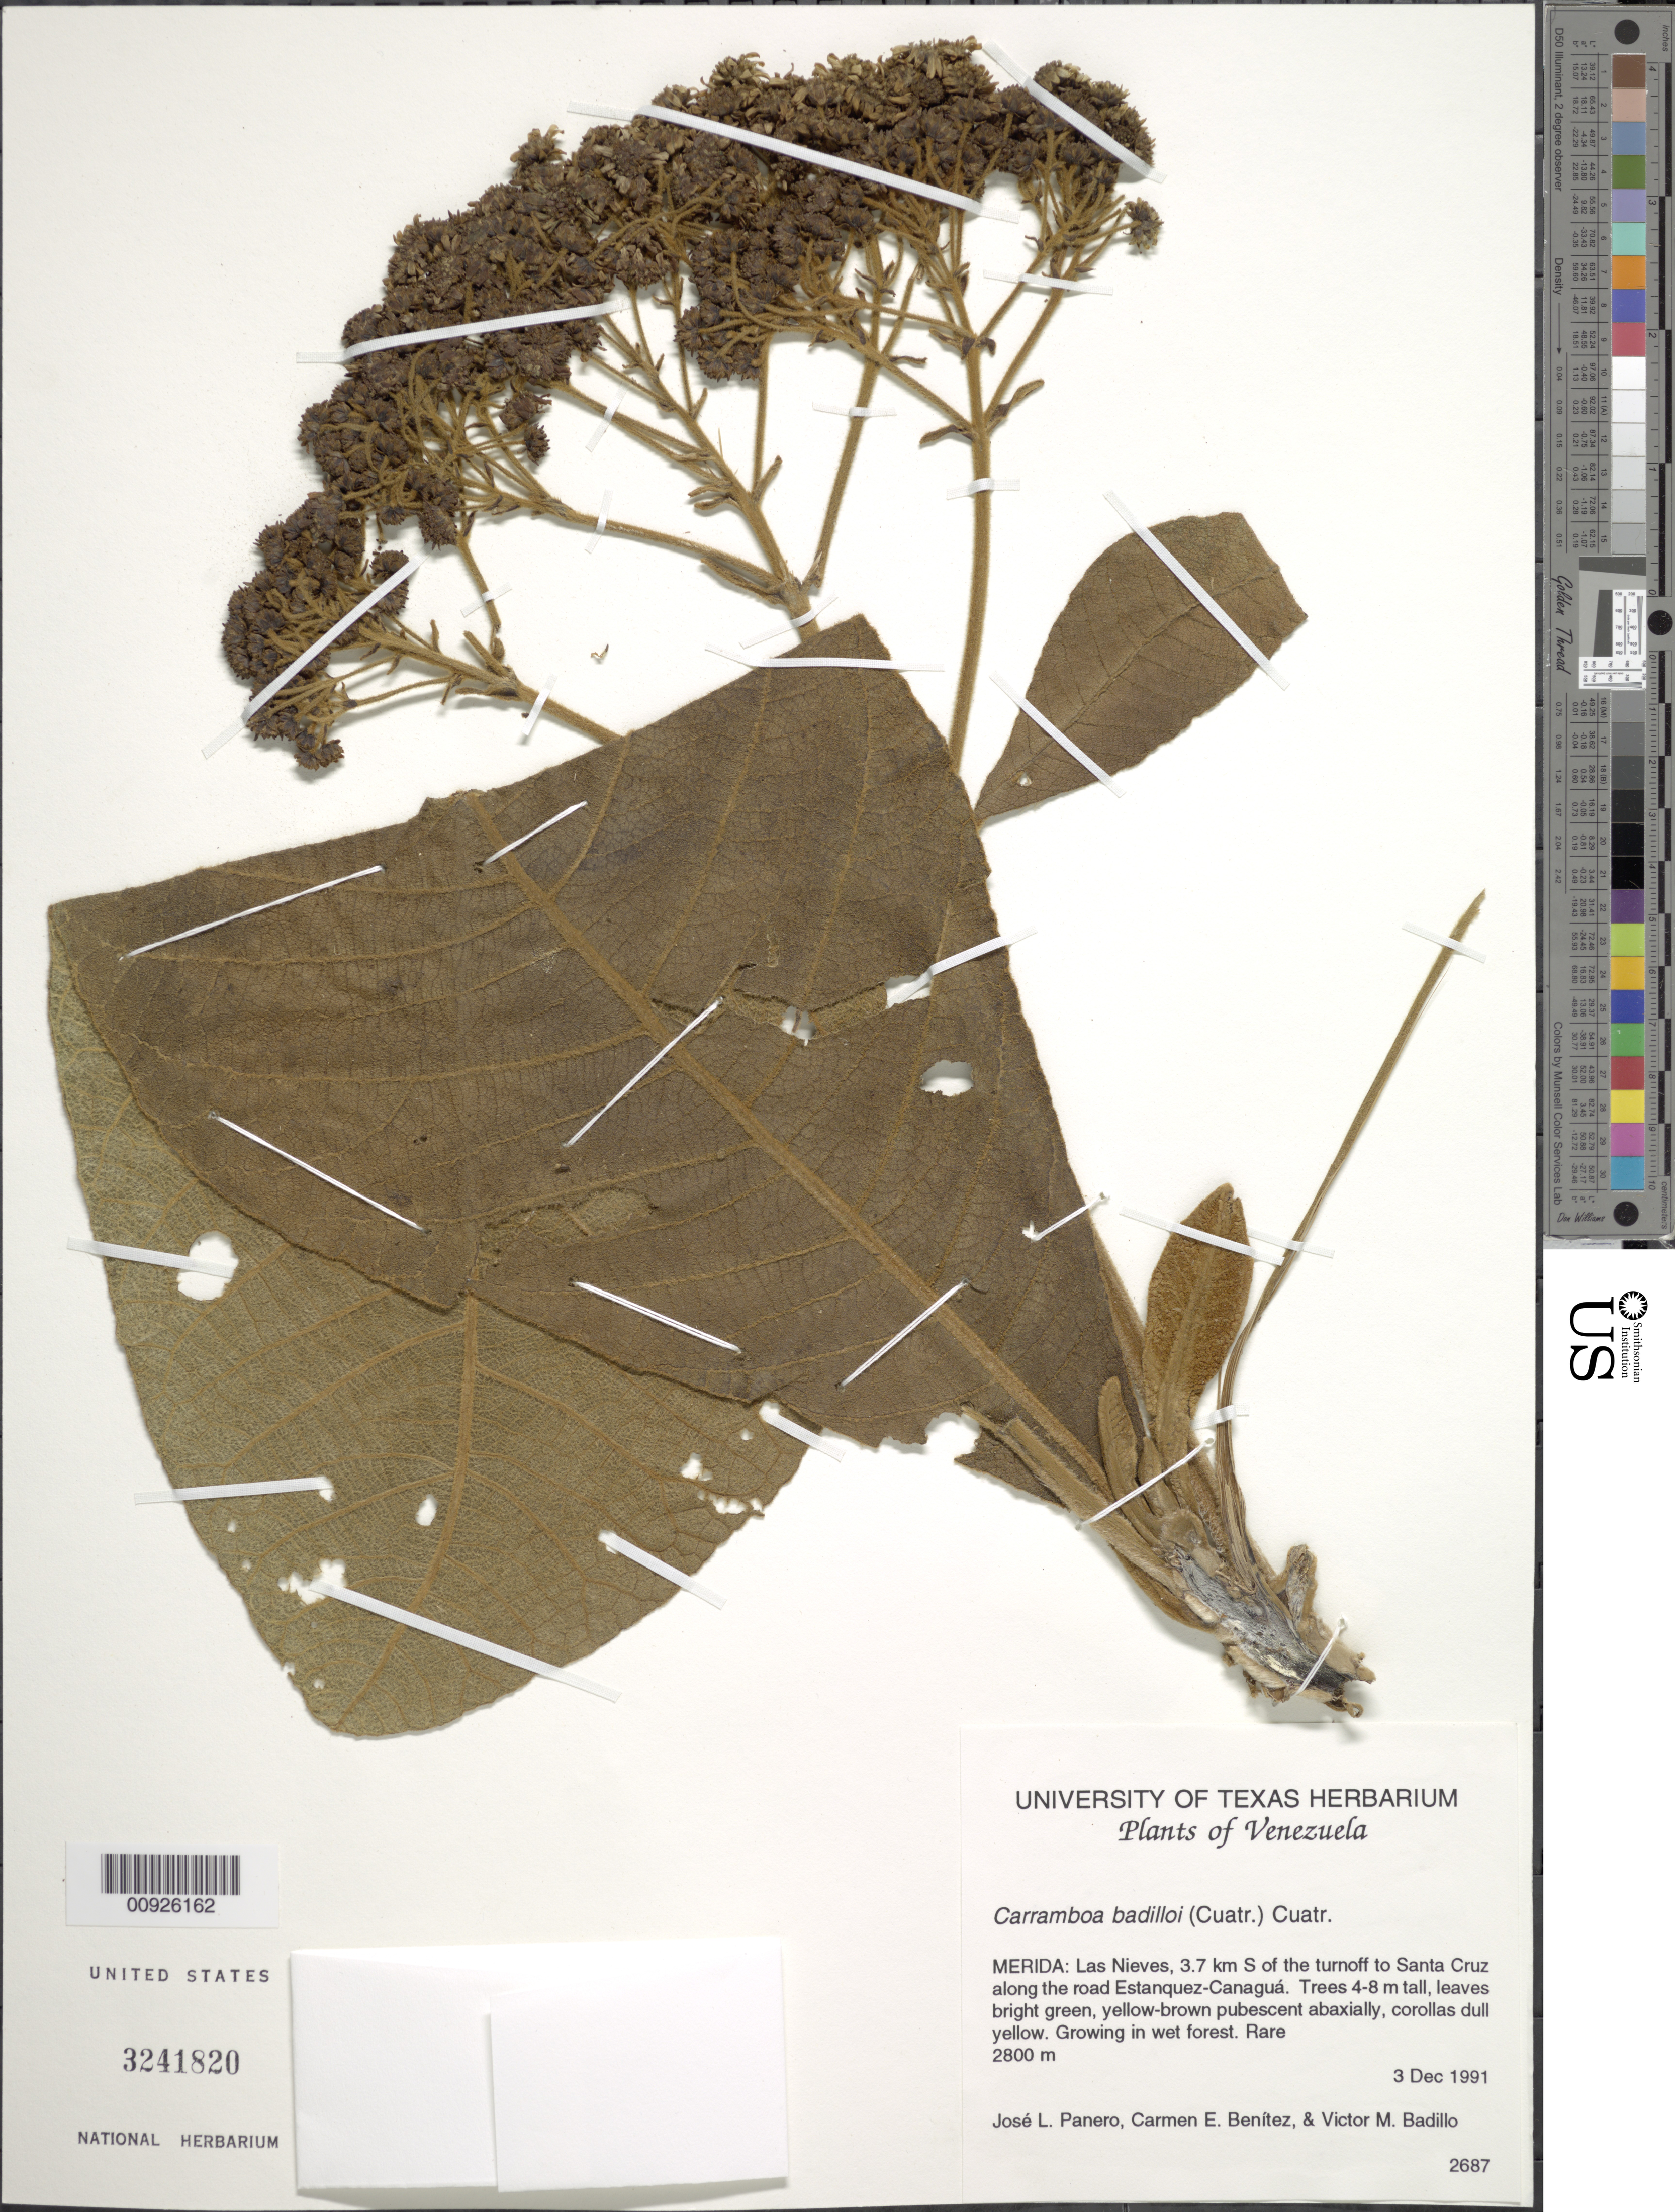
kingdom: Plantae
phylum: Tracheophyta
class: Magnoliopsida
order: Asterales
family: Asteraceae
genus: Carramboa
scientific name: Carramboa badilloi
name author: (Cuatrec.) Cuatrec.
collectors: J. L. Panero, C. E. Benítez de Rojas & V. Badillo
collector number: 2687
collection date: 1991-12-03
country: Venezuela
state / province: Mérida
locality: Las Nieves, 3.7 km S of the turnoff to Santa Cruz along the road Estanquez-Canagua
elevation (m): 2800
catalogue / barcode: US 3241820